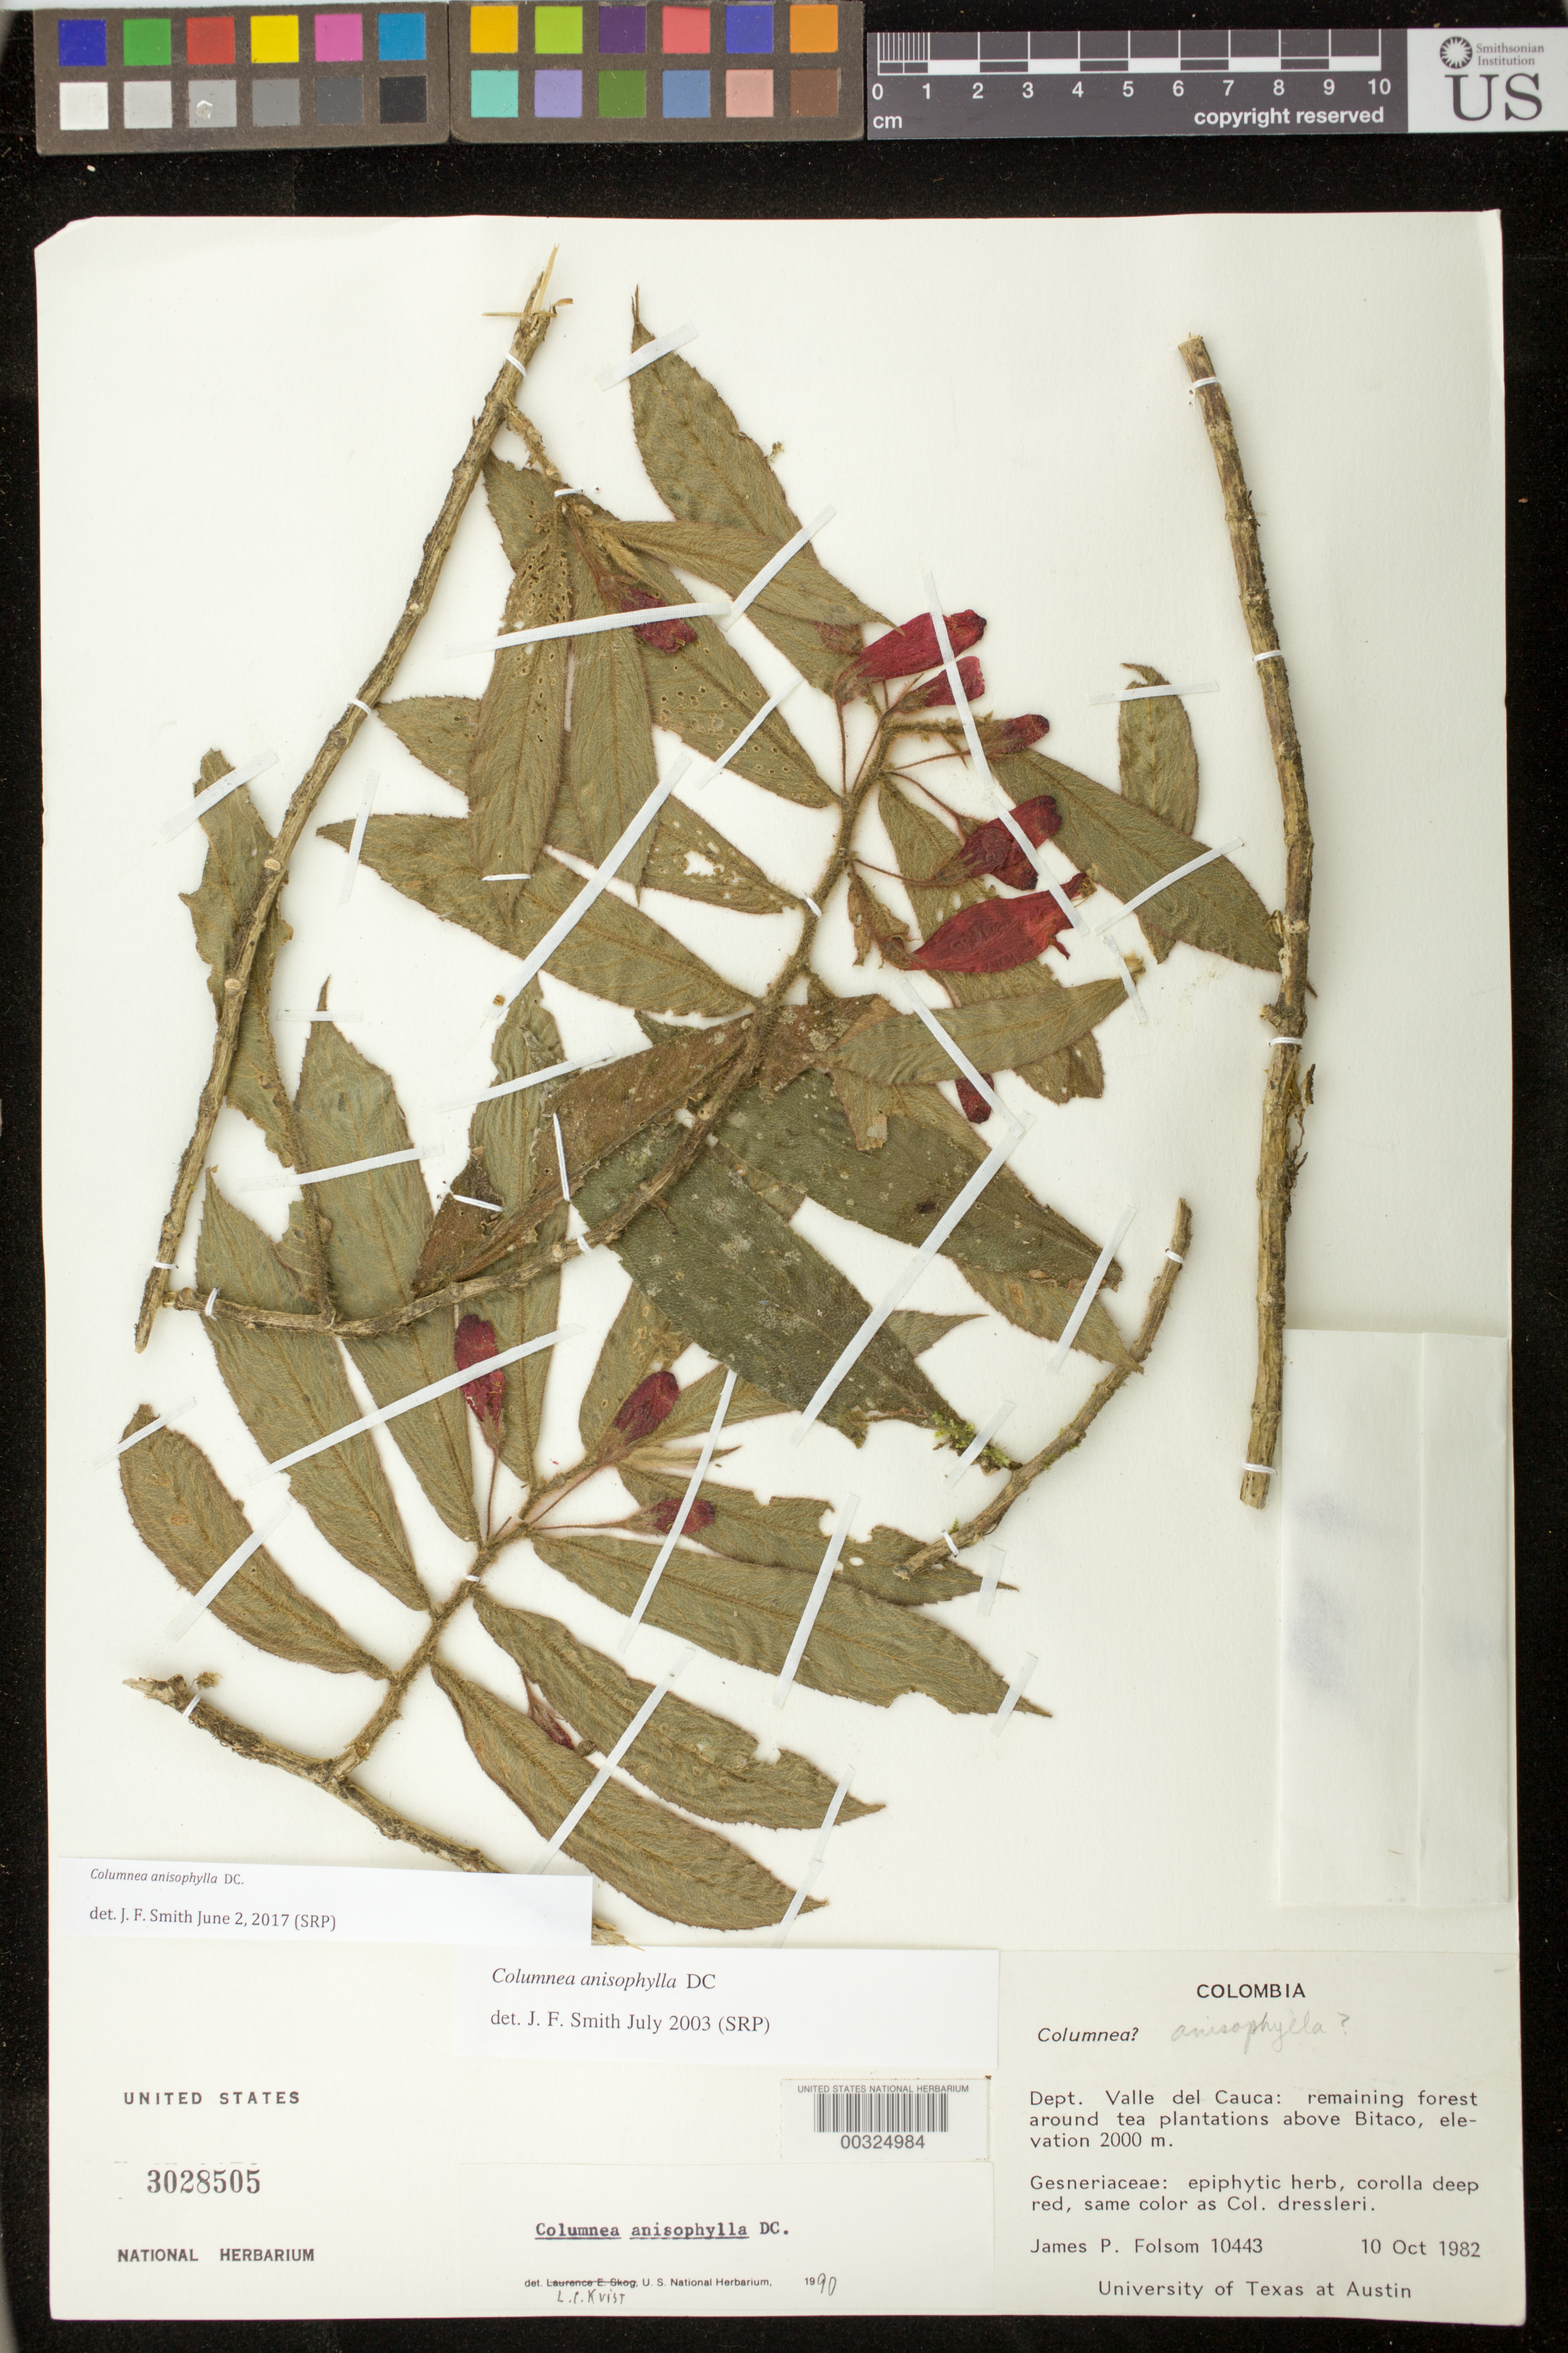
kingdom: Plantae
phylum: Tracheophyta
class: Magnoliopsida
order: Lamiales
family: Gesneriaceae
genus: Columnea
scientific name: Columnea anisophylla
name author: DC.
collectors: J. P. Folsom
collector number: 10443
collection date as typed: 10 Oct 1982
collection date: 1982-10-10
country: Colombia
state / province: Valle del Cauca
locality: Above Bitaco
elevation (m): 2000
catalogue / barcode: US 3028505